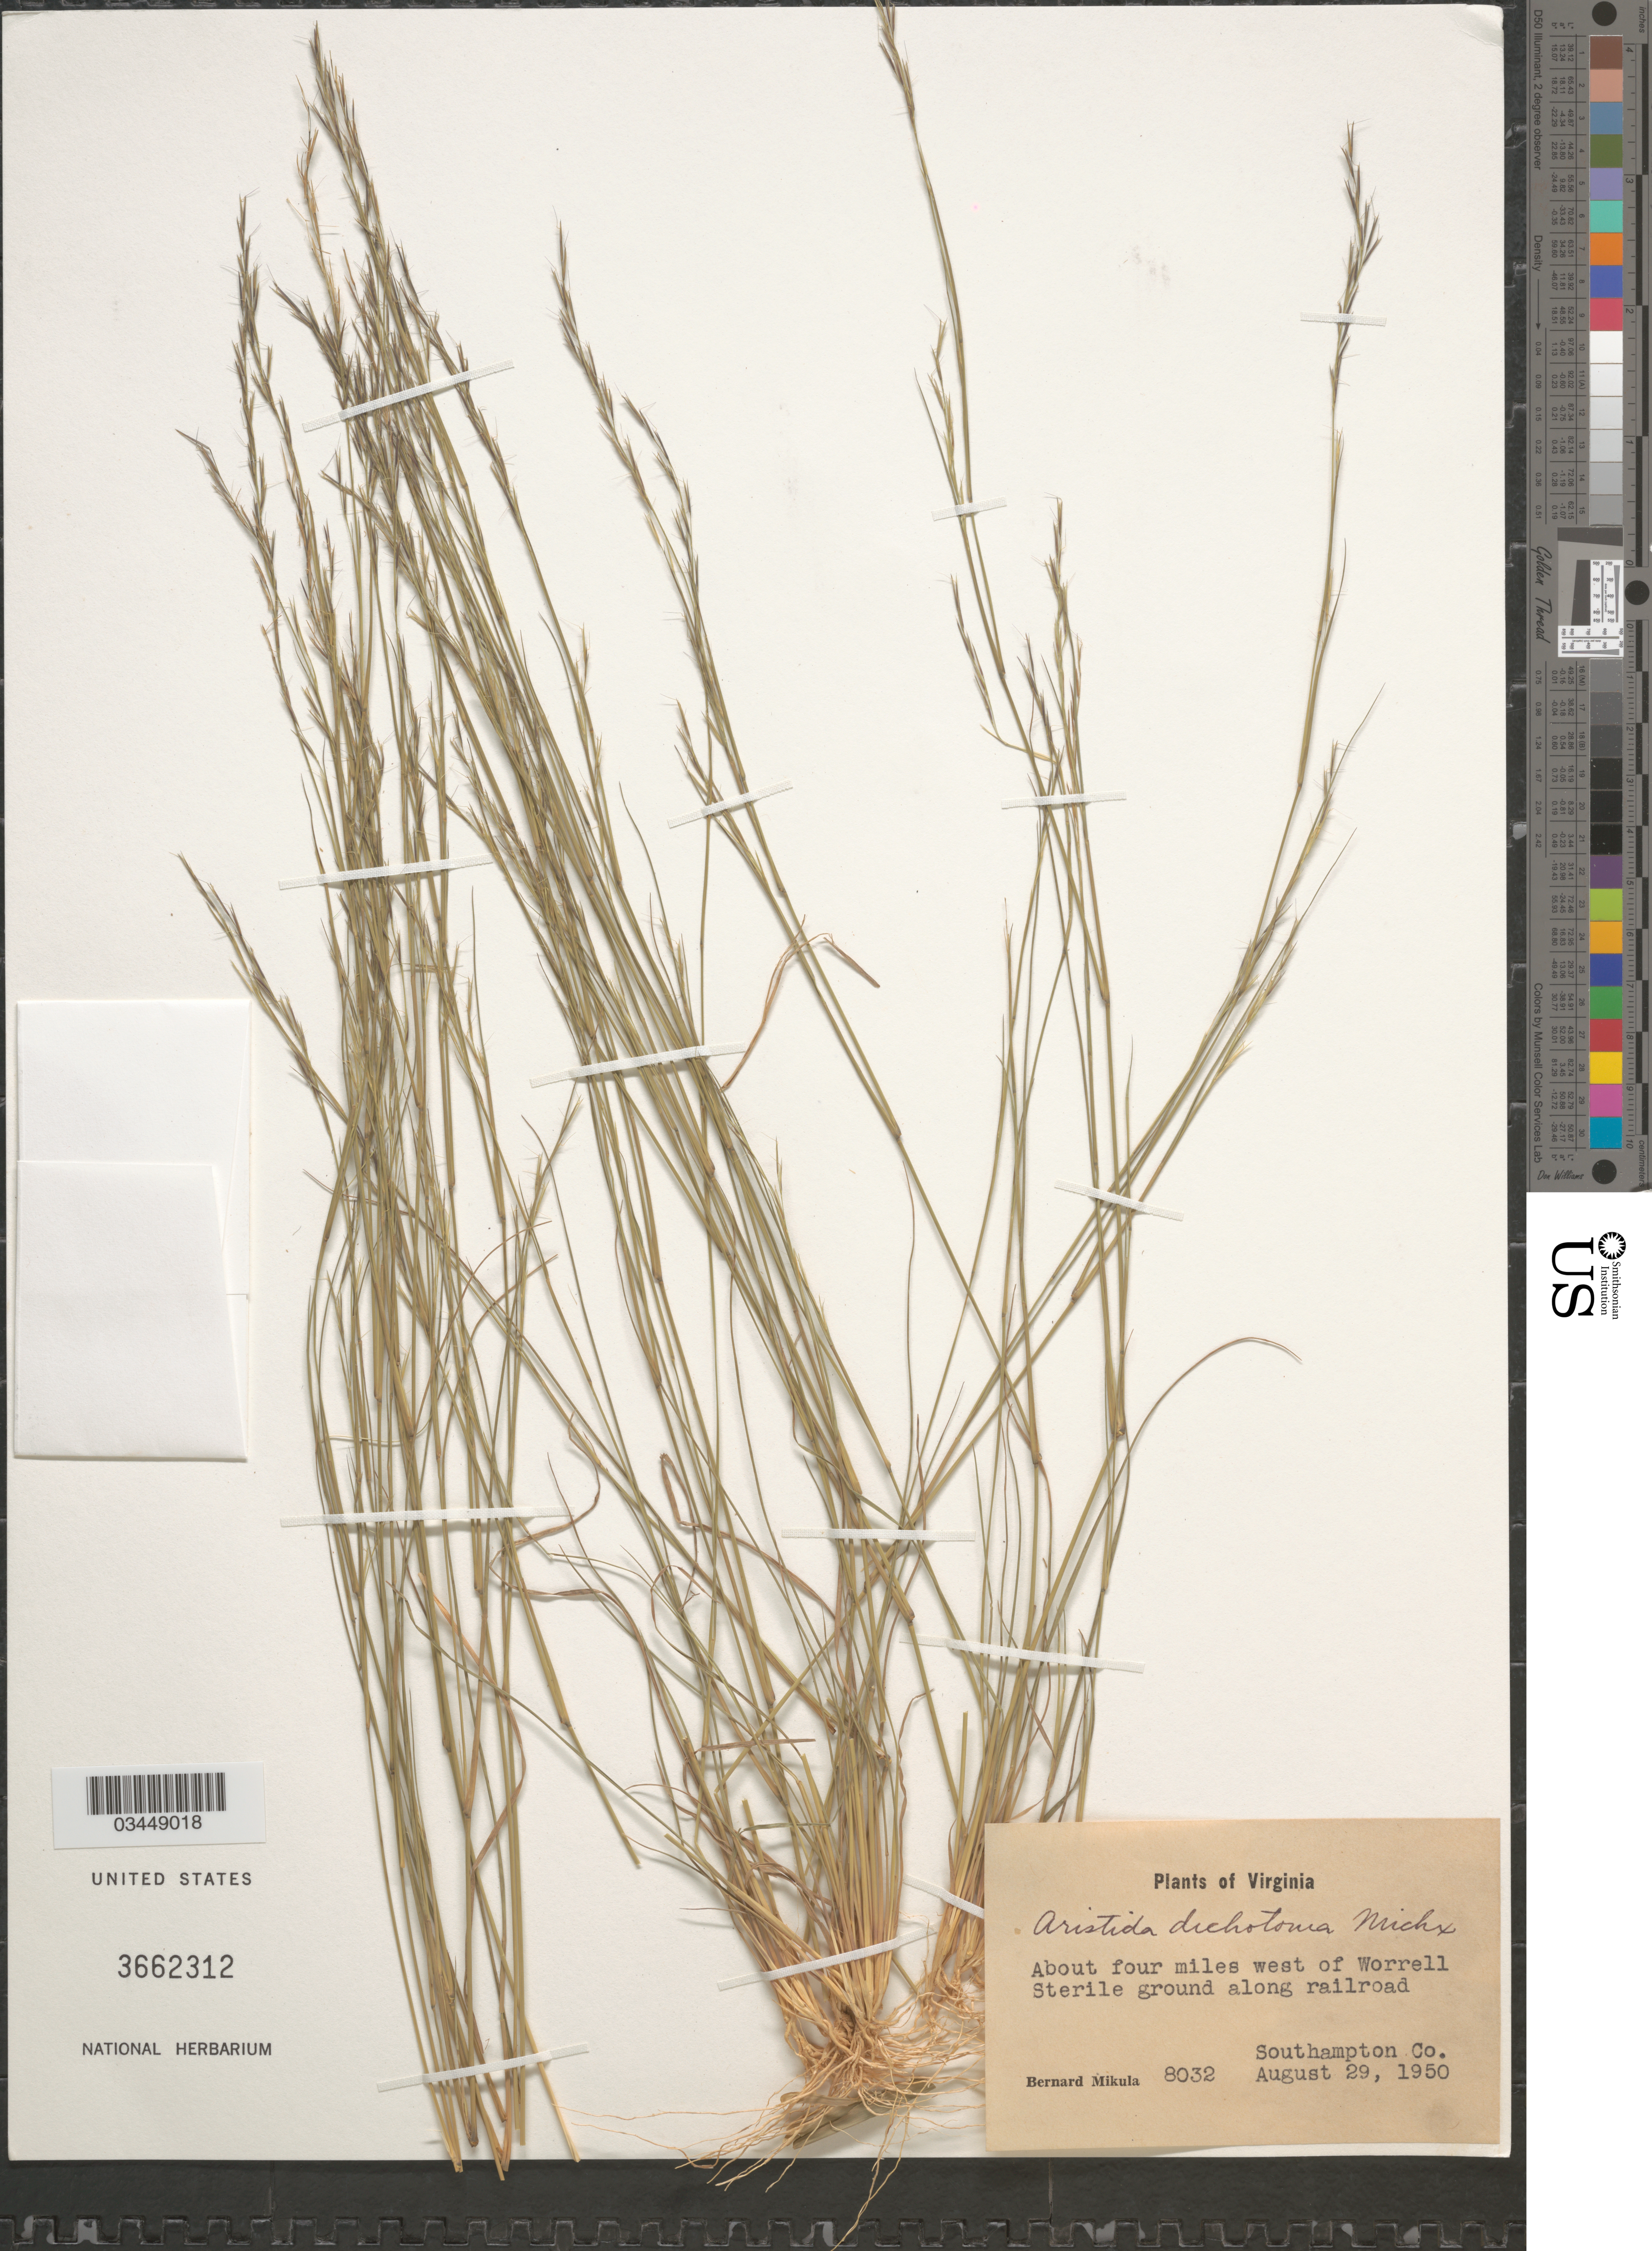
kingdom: Plantae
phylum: Tracheophyta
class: Liliopsida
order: Poales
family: Poaceae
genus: Aristida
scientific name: Aristida dichotoma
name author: Michx.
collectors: B. Mikula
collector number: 8032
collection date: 1950-08-29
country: United States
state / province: Virginia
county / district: Southampton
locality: About four miles west of Worrell. Sterile ground along railroad.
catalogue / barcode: US 3662312